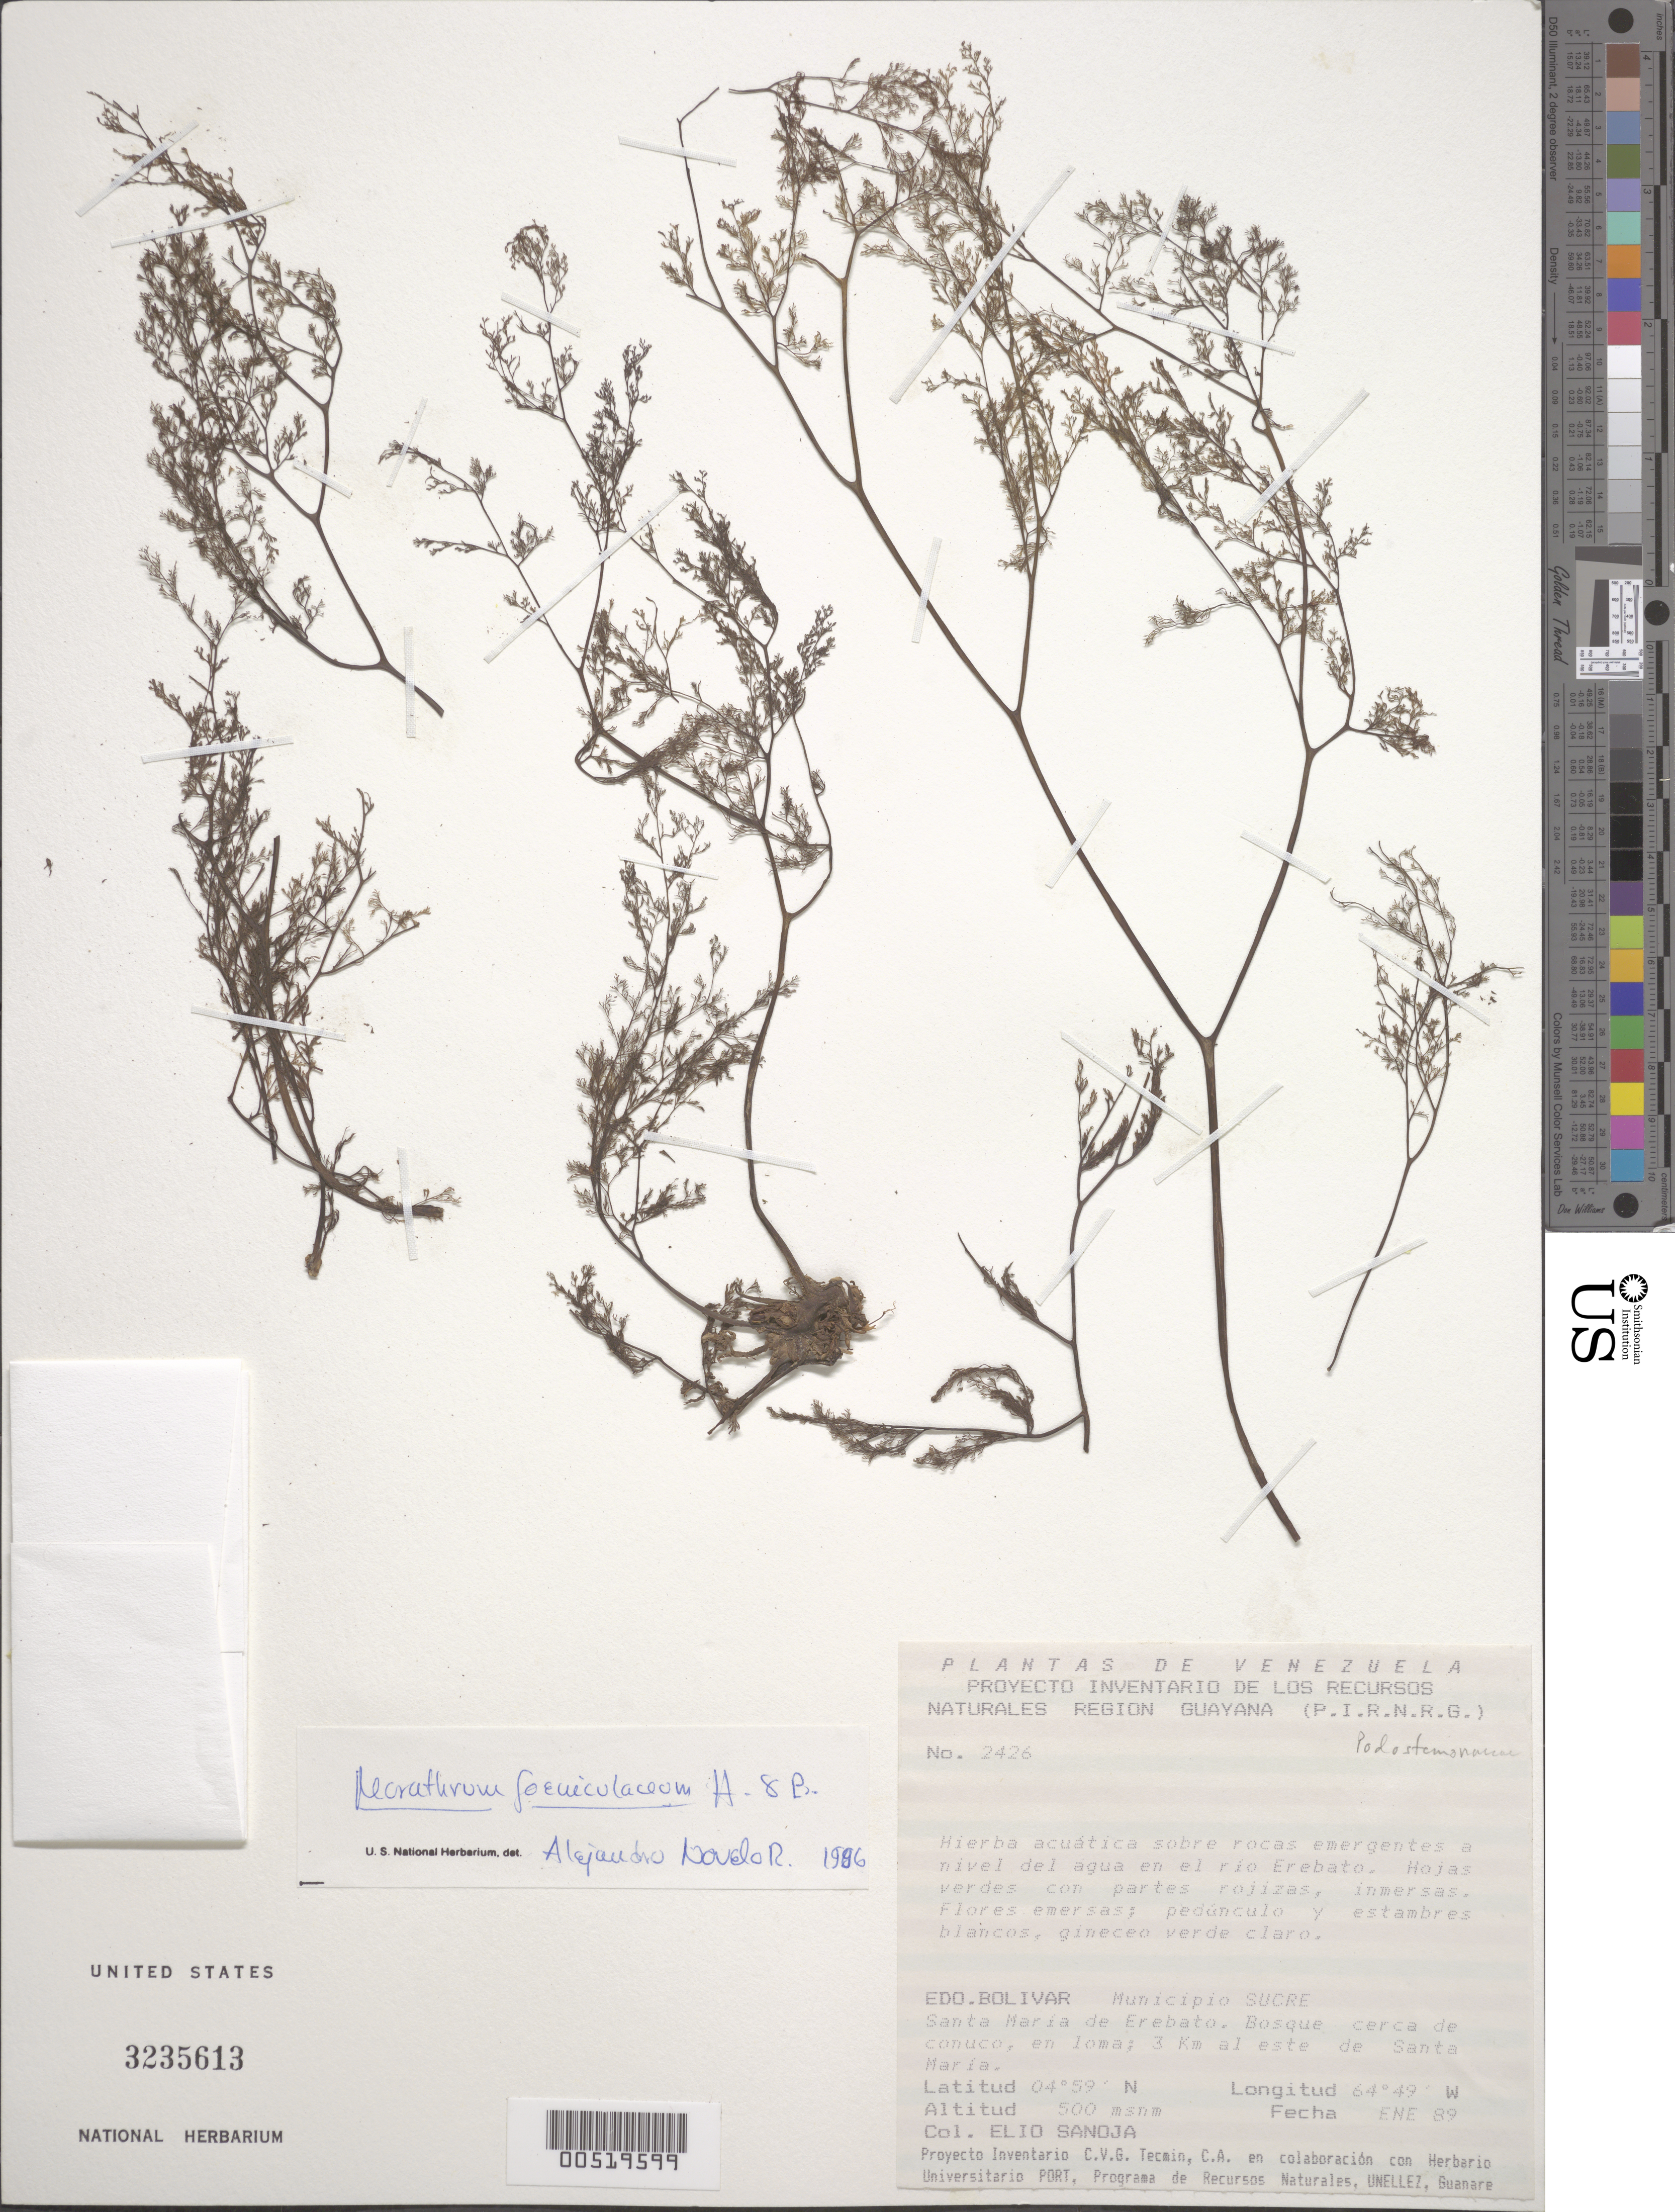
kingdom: Plantae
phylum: Tracheophyta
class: Magnoliopsida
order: Malpighiales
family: Podostemaceae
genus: Marathrum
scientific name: Marathrum foeniculaceum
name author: Bonpl.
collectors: E. Sanoja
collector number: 2426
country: Venezuela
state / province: Bolivar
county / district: Sucre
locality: Santa maria de erebato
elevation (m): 500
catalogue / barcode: US 3235613